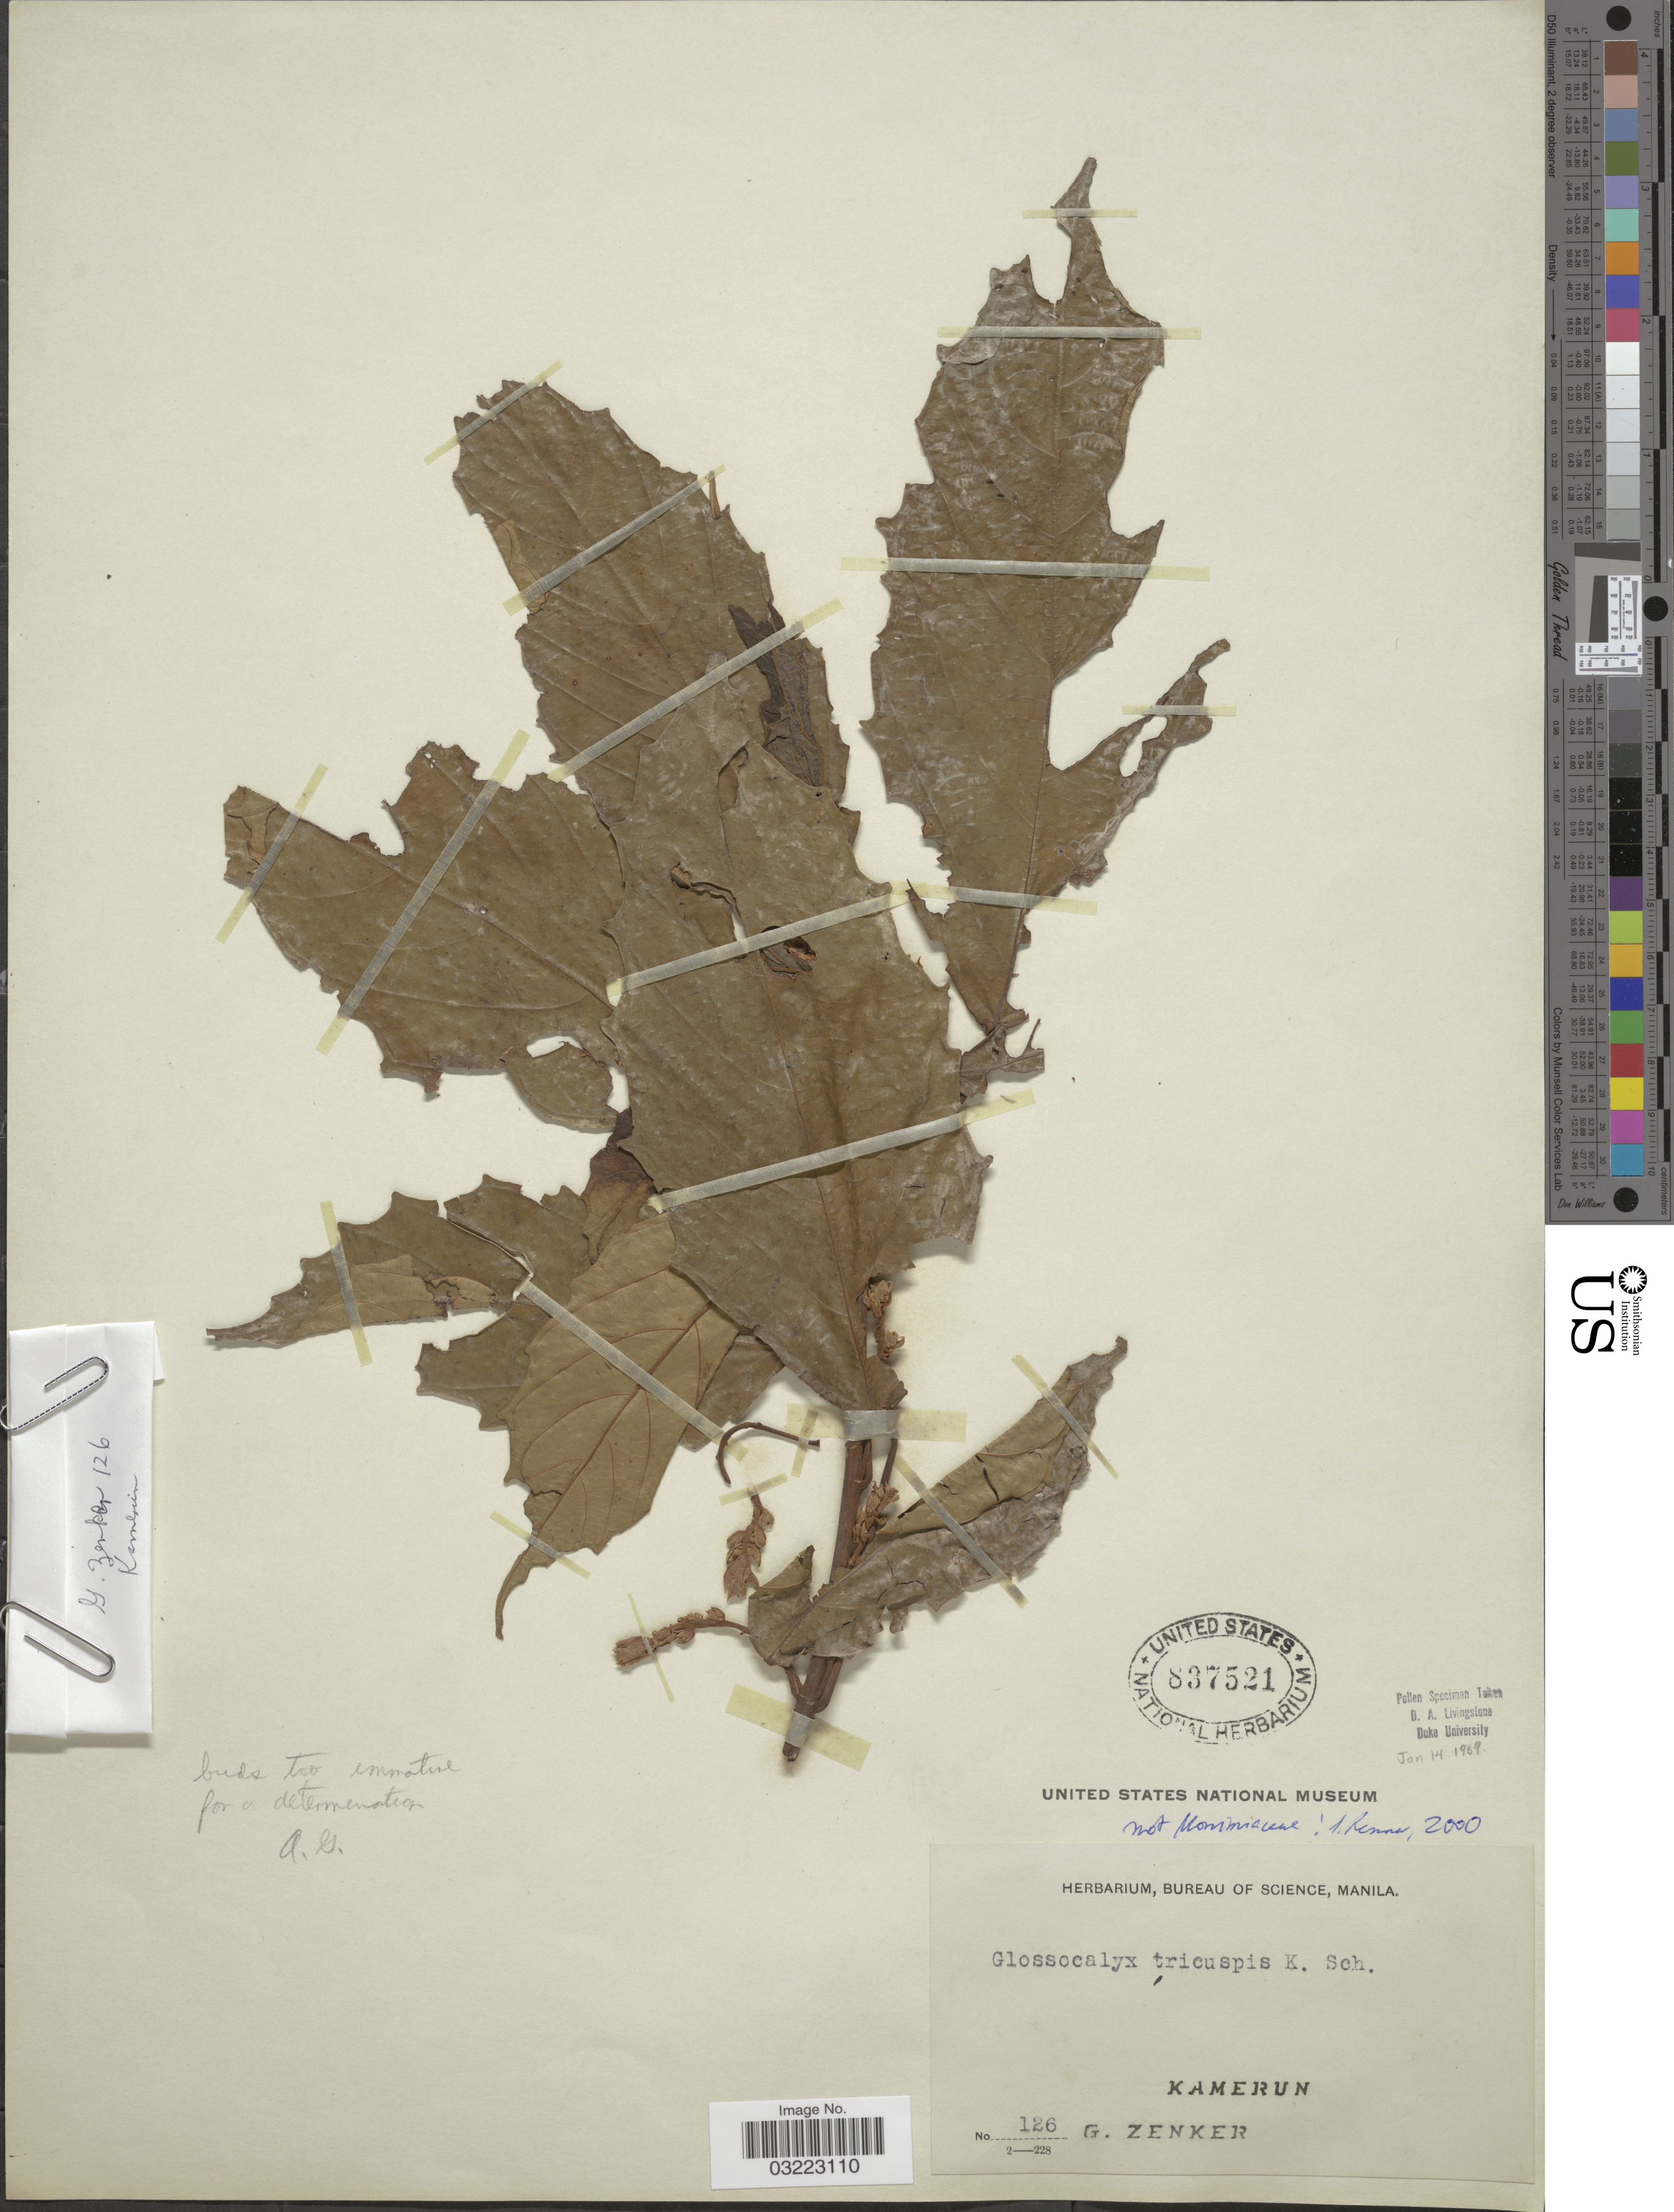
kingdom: Plantae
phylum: Tracheophyta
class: Magnoliopsida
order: Malpighiales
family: Euphorbiaceae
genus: Macaranga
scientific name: Macaranga monandra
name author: Müll. Arg.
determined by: Strong, Mark T., (BOT), Smithsonian Institution - National Museum of Natural History (UNITED STATES)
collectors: G. A. Zenker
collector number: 126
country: Cameroon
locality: Kamerun.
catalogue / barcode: US 837521